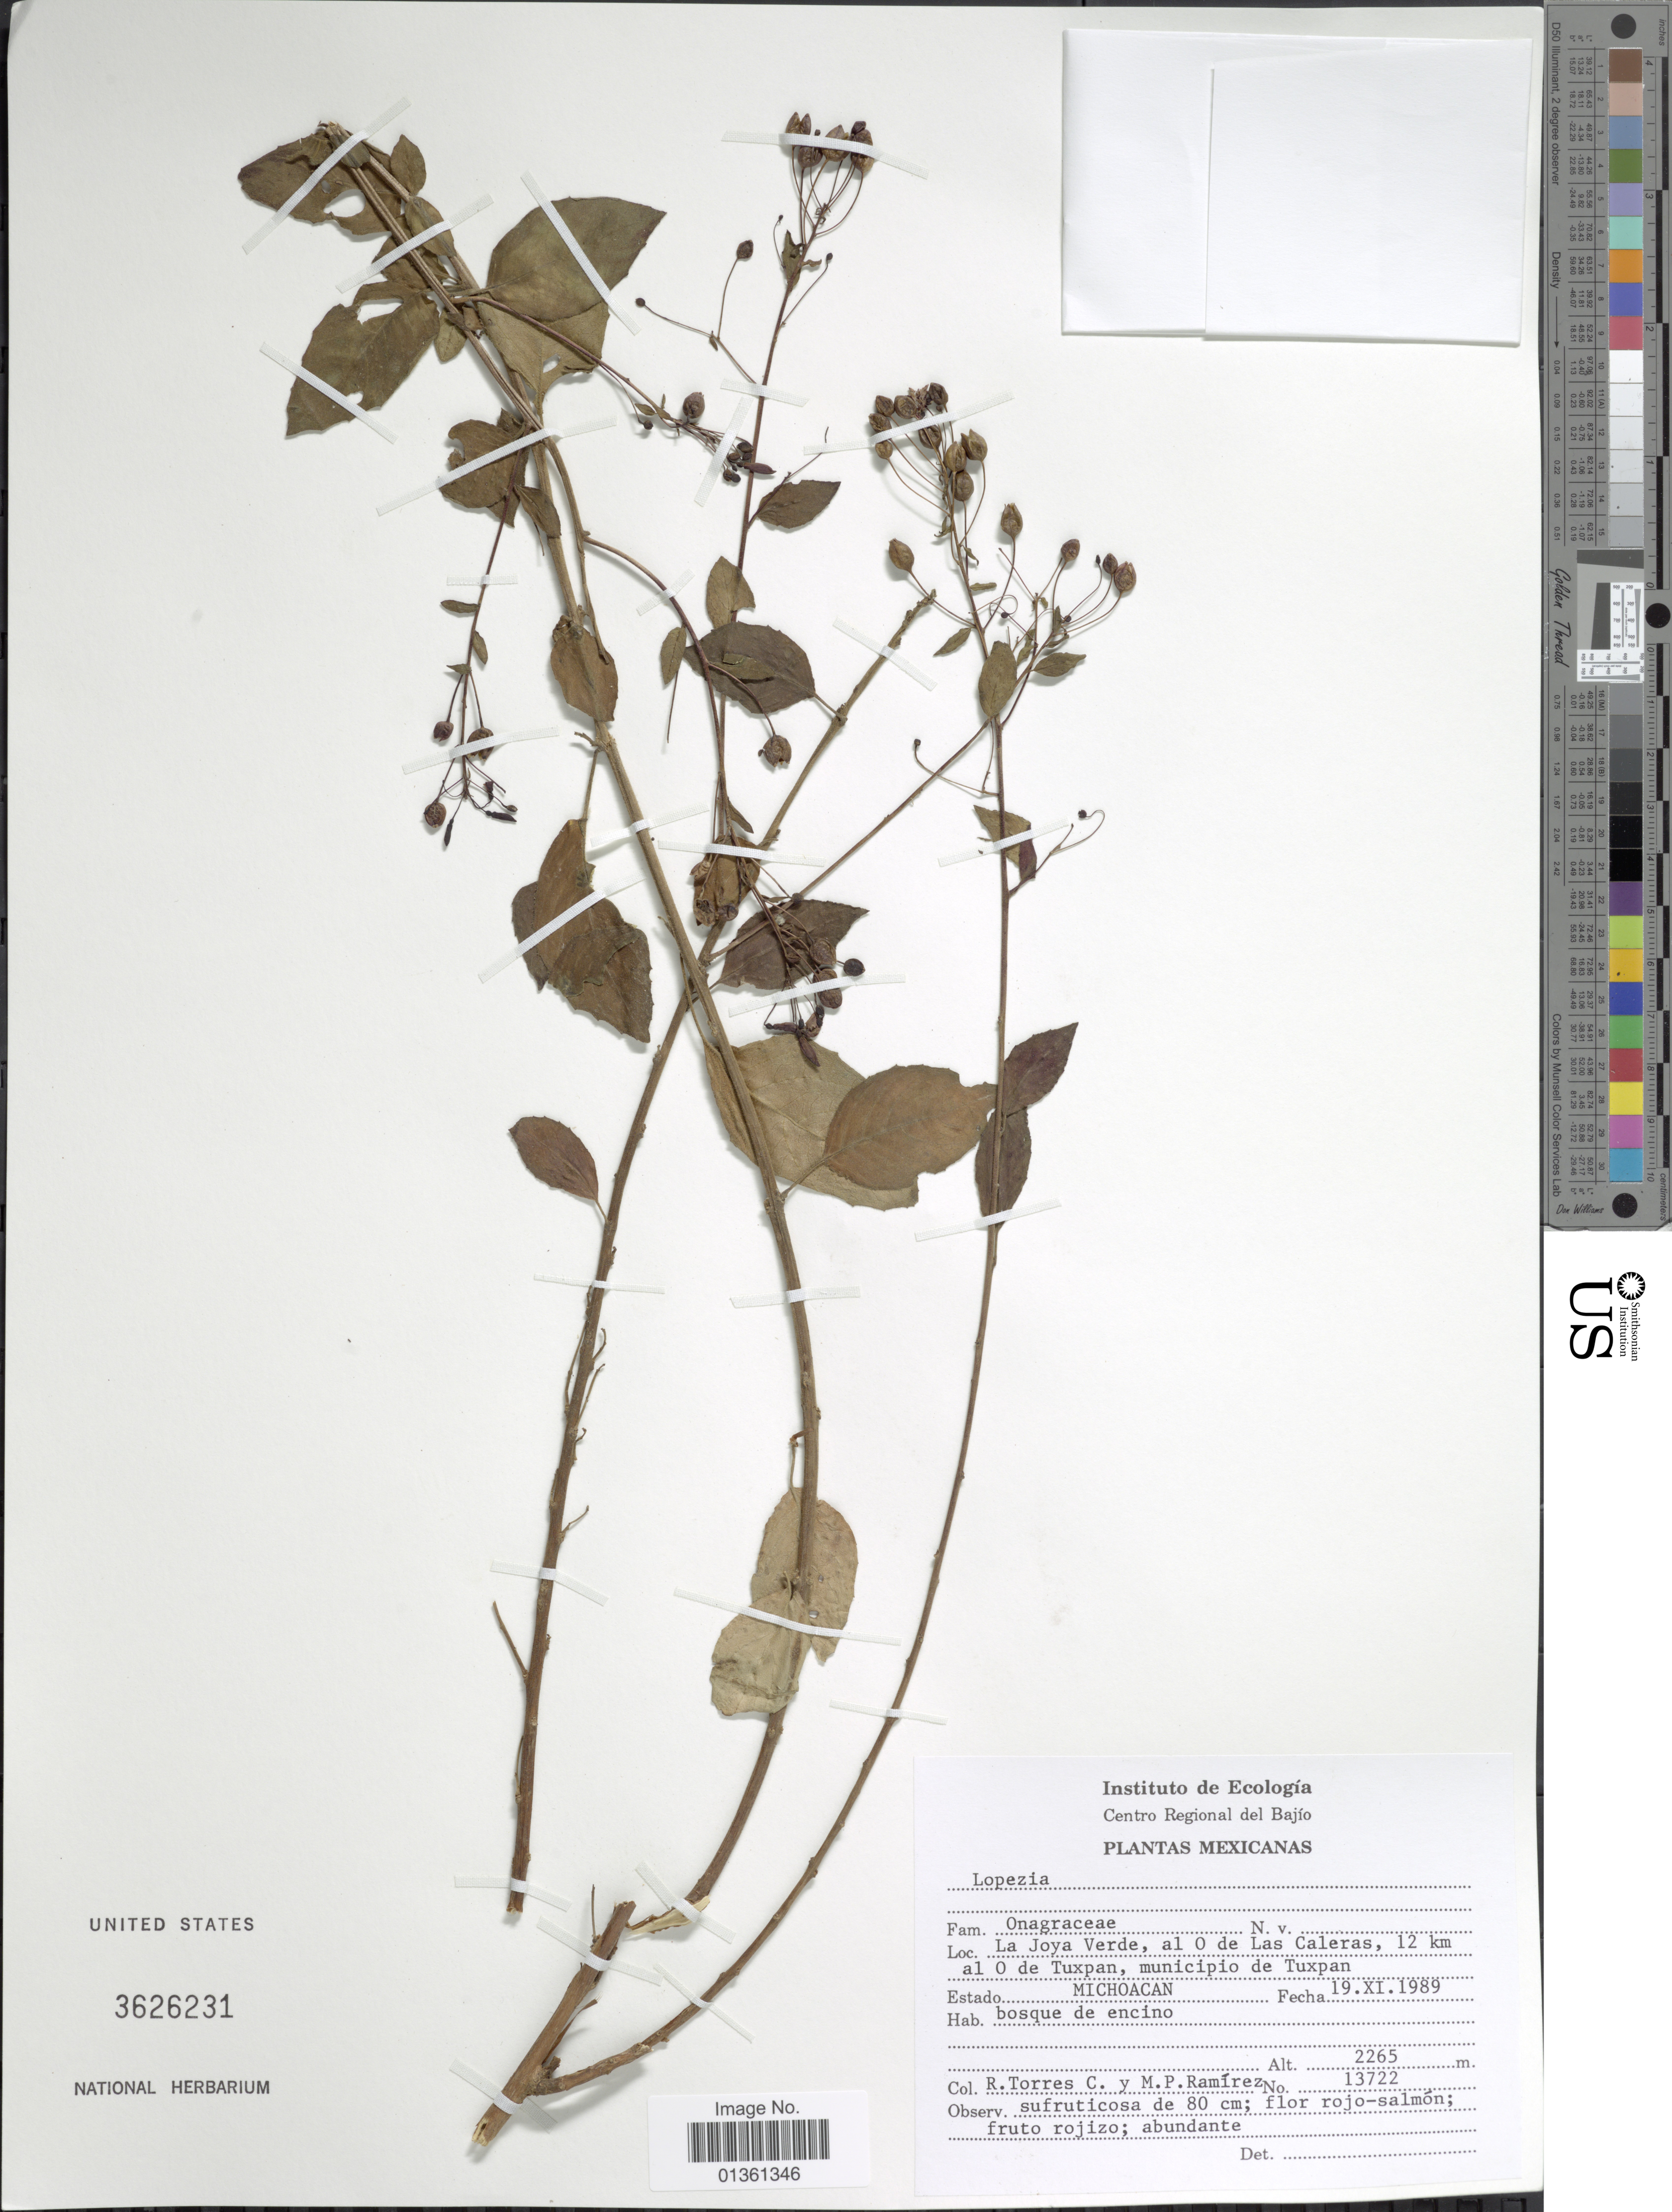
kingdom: Plantae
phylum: Tracheophyta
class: Magnoliopsida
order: Myrtales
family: Onagraceae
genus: Lopezia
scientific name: Lopezia sp.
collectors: R. Torres C. & M. Ramírez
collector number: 13722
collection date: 1989-11-19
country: Mexico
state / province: Michoacán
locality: La Joya Verde, al O de Las Caleras, 12 km al O de Tuxpan, municipio de Tuxpan.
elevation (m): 2265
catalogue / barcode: US 3626231